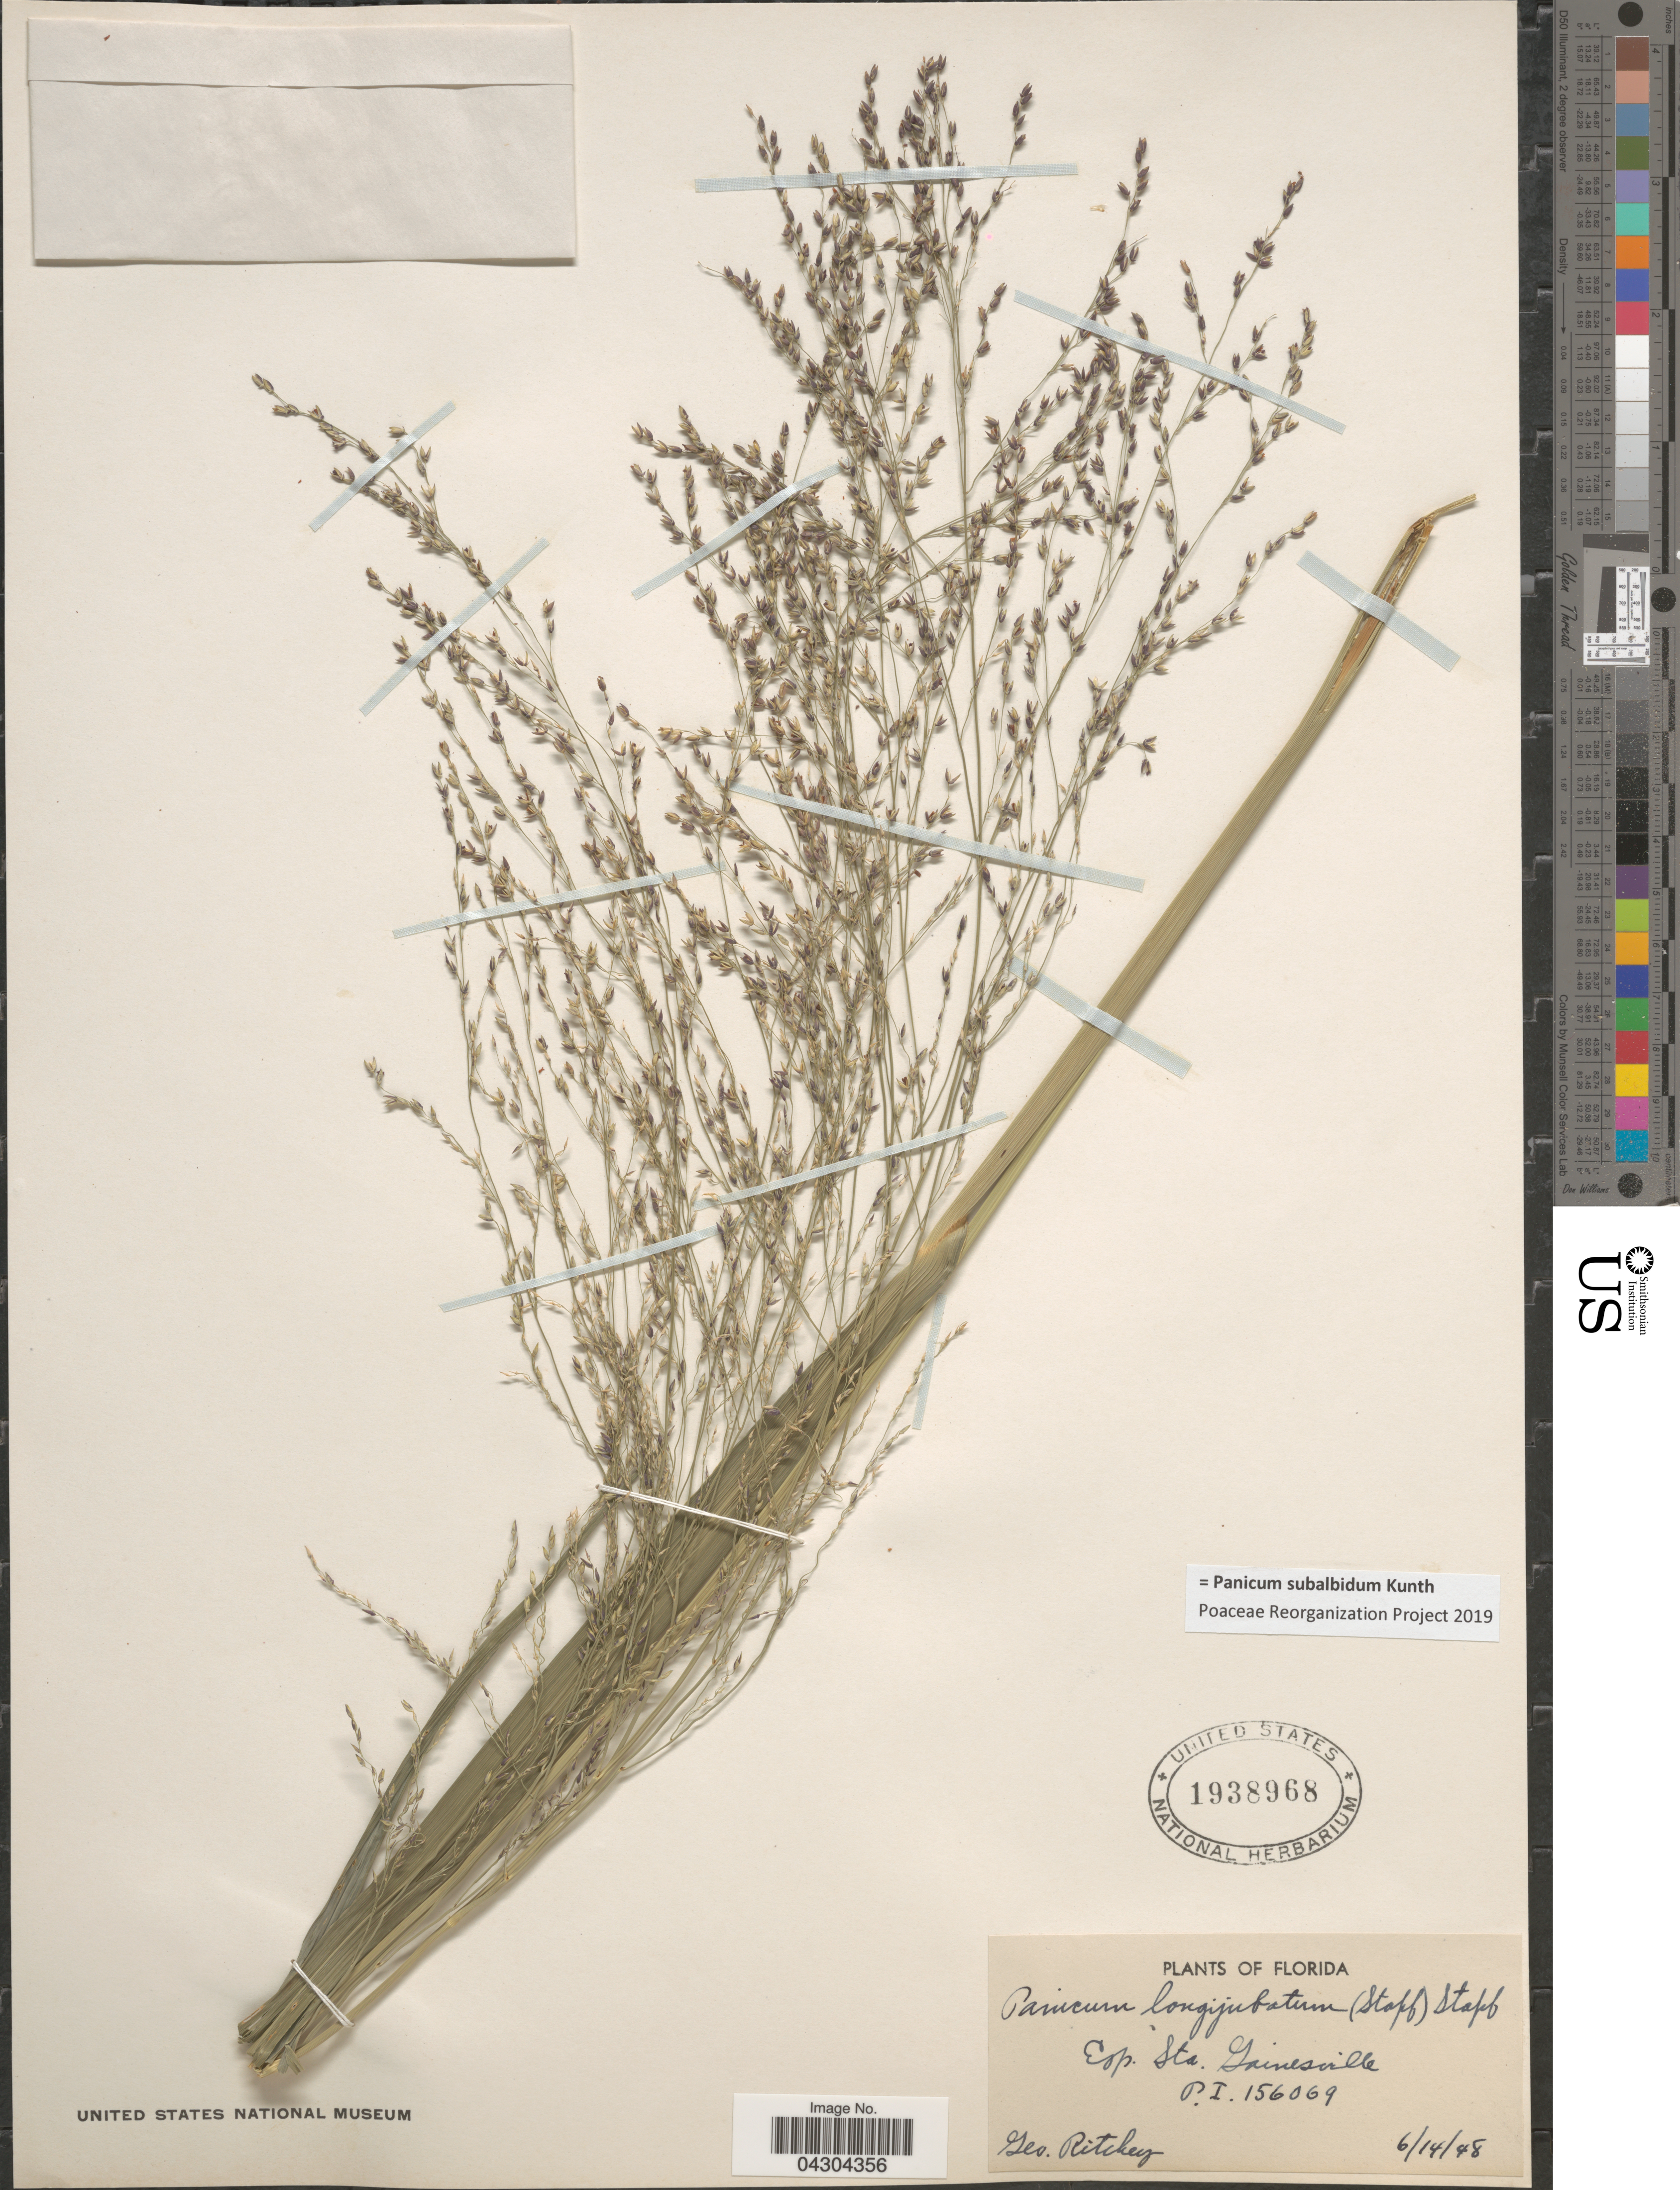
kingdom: Plantae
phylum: Tracheophyta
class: Liliopsida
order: Poales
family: Poaceae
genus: Panicum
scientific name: Panicum subalbidum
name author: Kunth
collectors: G. Ritchey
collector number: P.I.156069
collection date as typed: Transcribed d/m/y: 14/6/48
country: United States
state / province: Florida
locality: Exp. Sta. Gainesville.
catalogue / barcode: US 1938968